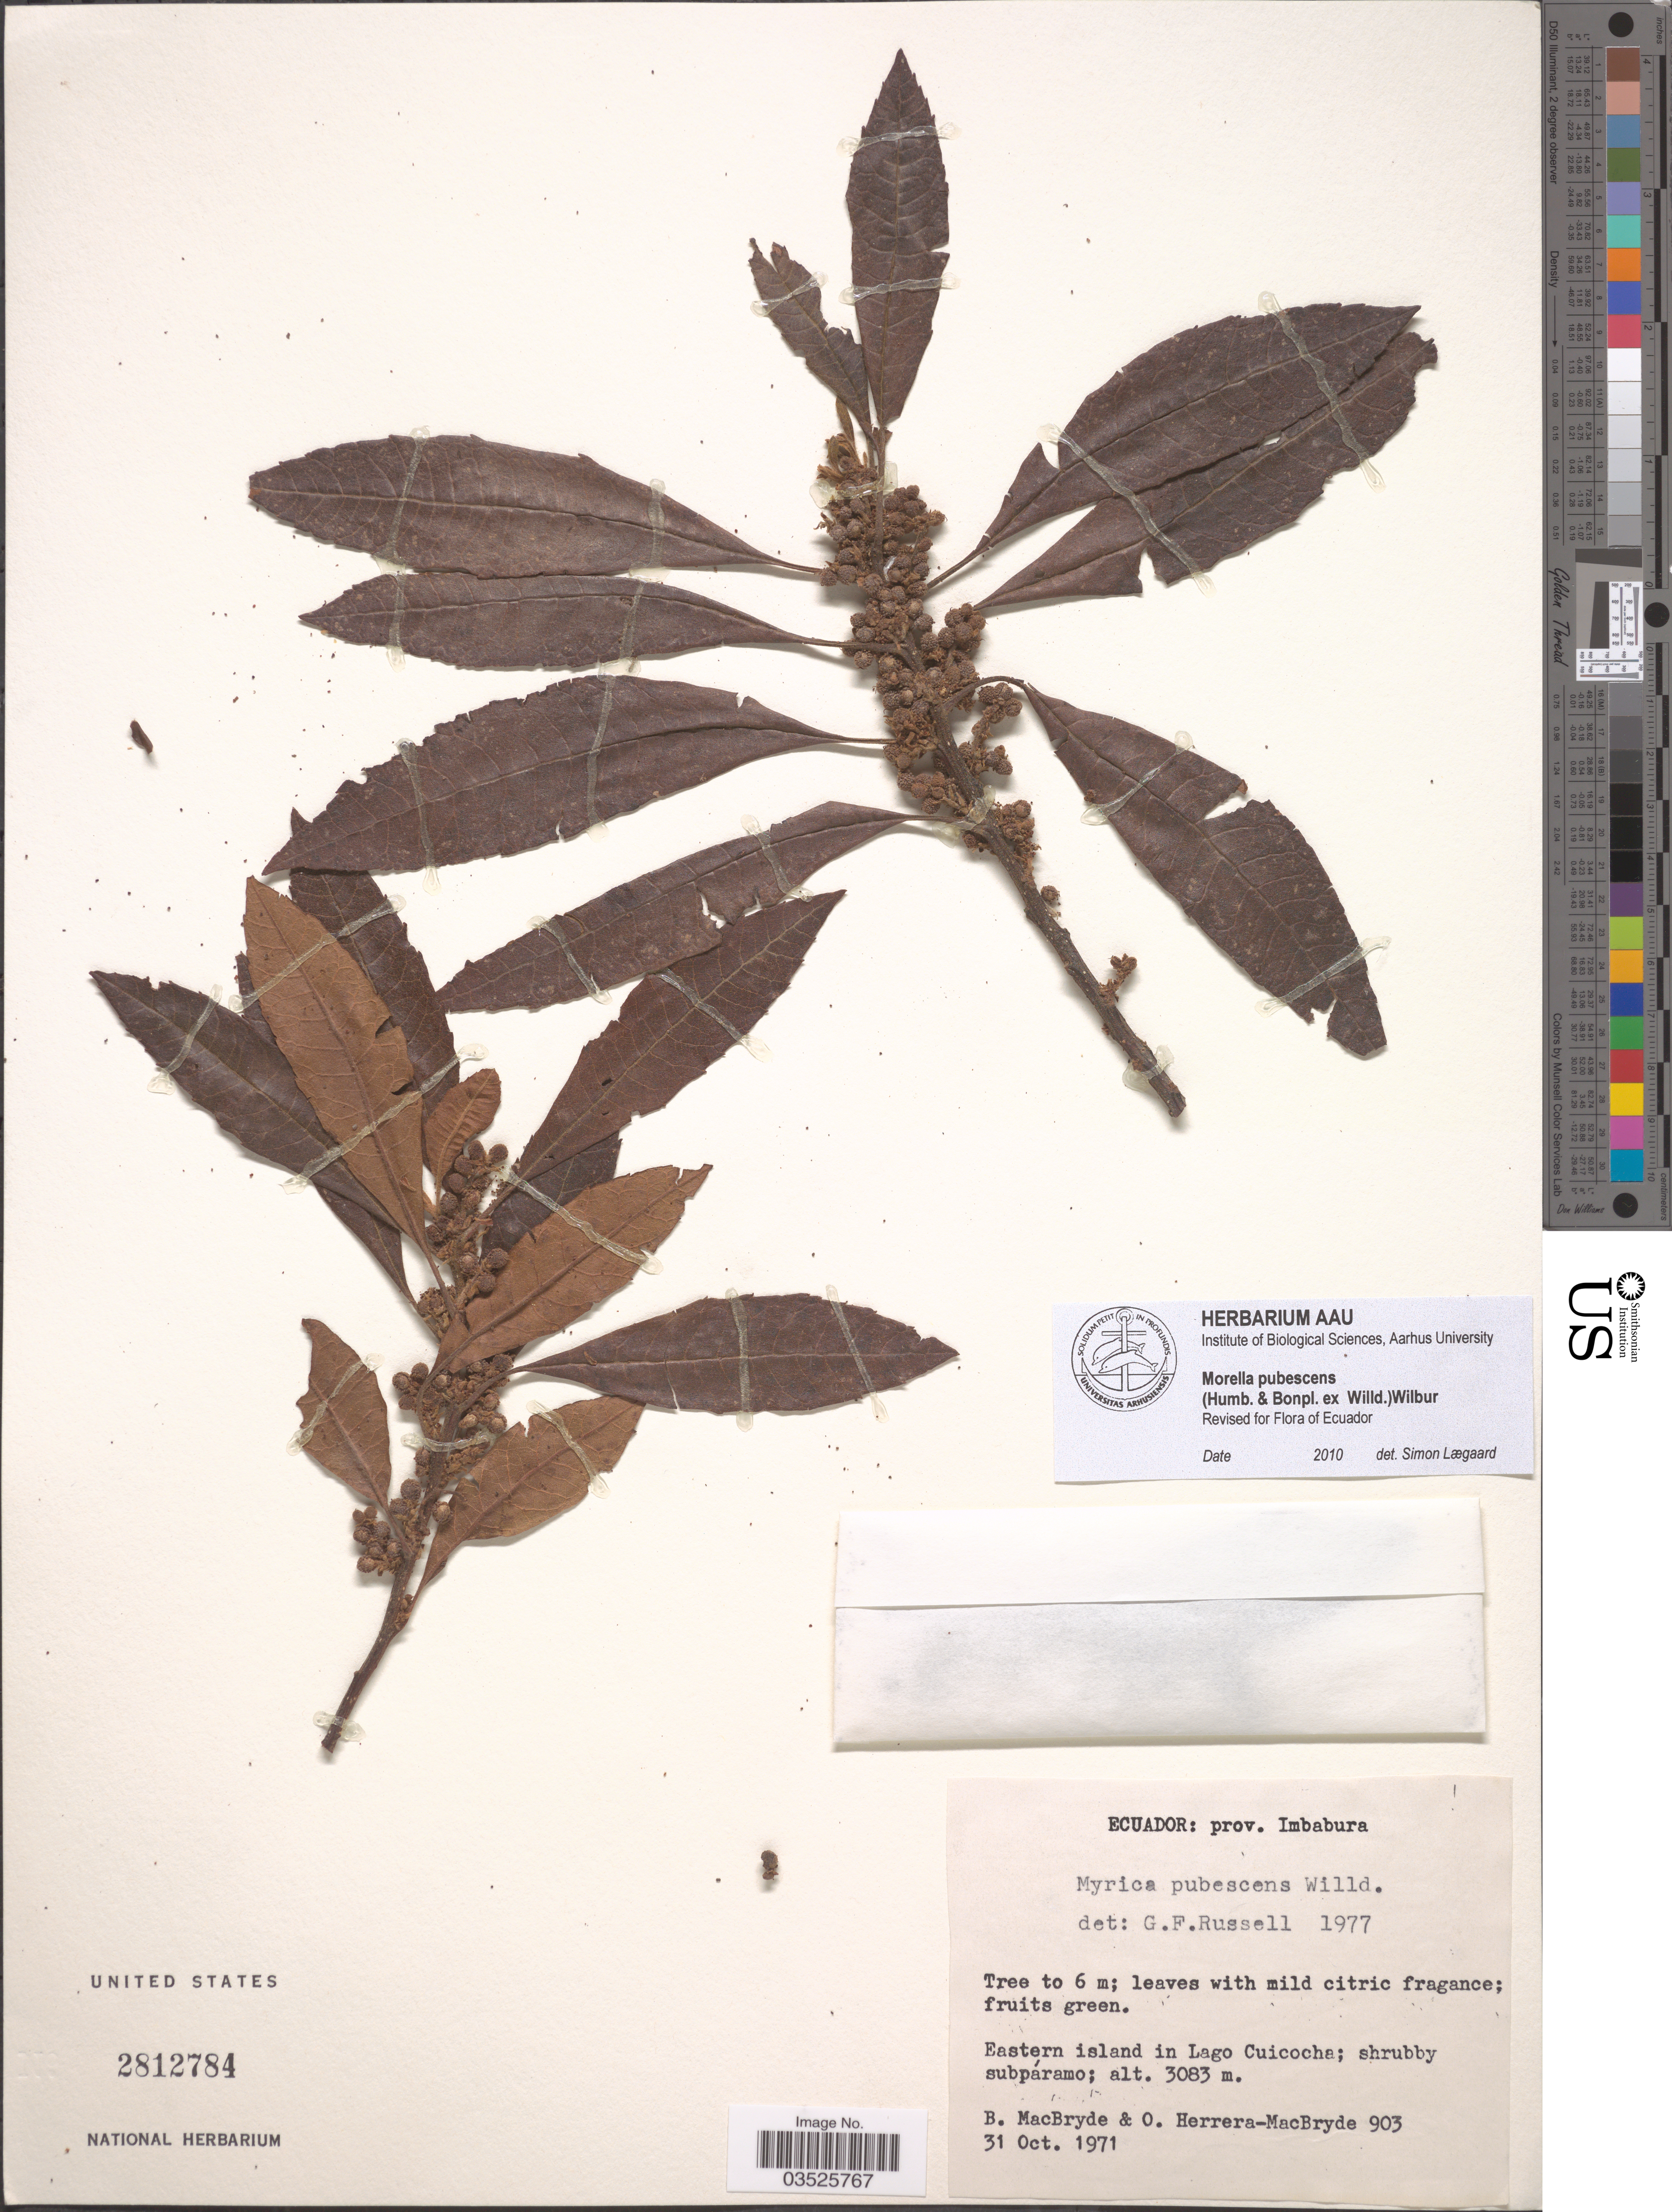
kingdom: Plantae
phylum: Tracheophyta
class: Magnoliopsida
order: Fagales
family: Myricaceae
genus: Morella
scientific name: Morella pubescens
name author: (Humb. & Bonpl. ex Willd.) Wilbur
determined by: Lægaard, S.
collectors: B. MacBryde & O. Herrera-Macbryde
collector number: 903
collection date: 1971-10-31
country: Ecuador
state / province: Imbabura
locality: Eastern Island in Lago Cuicocha; shrubby subpáramo.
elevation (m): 3083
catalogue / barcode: US 2812784